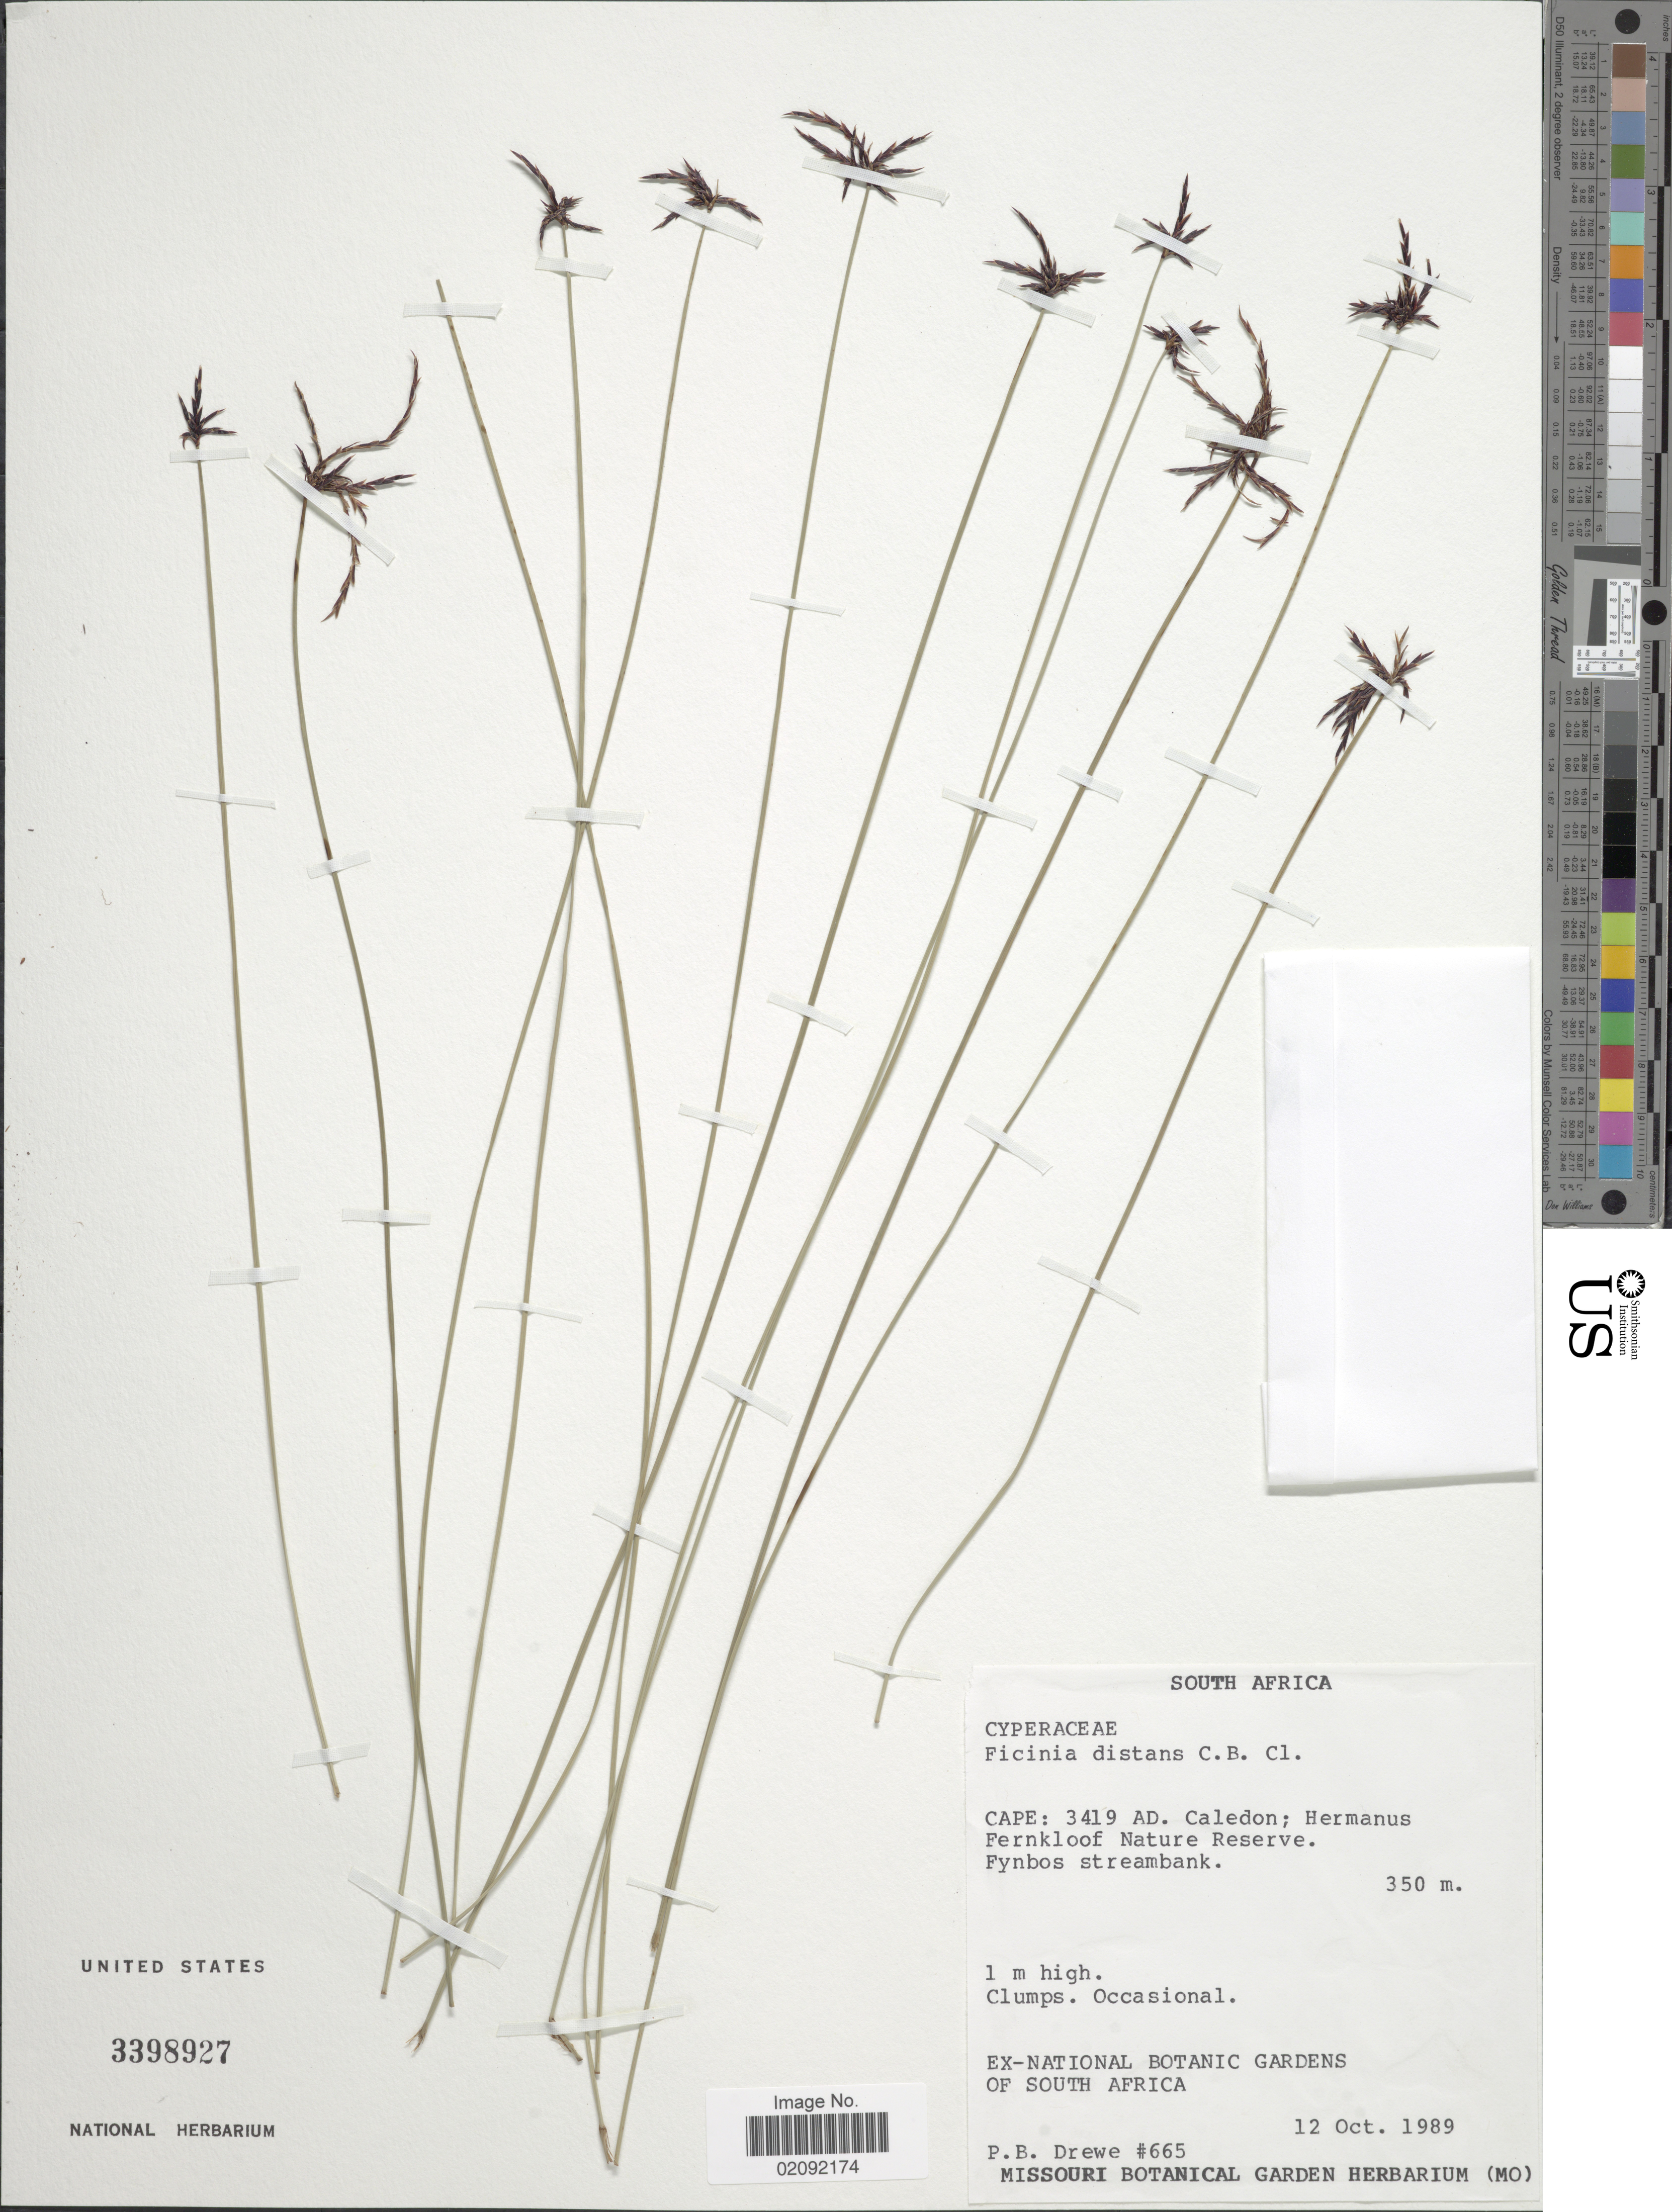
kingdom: Plantae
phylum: Tracheophyta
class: Liliopsida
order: Poales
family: Cyperaceae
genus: Ficinia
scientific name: Ficinia distans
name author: C.B. Clarke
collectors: P. Drewe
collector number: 665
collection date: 1989-10-12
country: South Africa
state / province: Western Cape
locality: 3419 AD. Calendon; Hermanus Fernkloof Nature Reserve, Fynbos streambank.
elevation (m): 350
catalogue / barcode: US 3398927